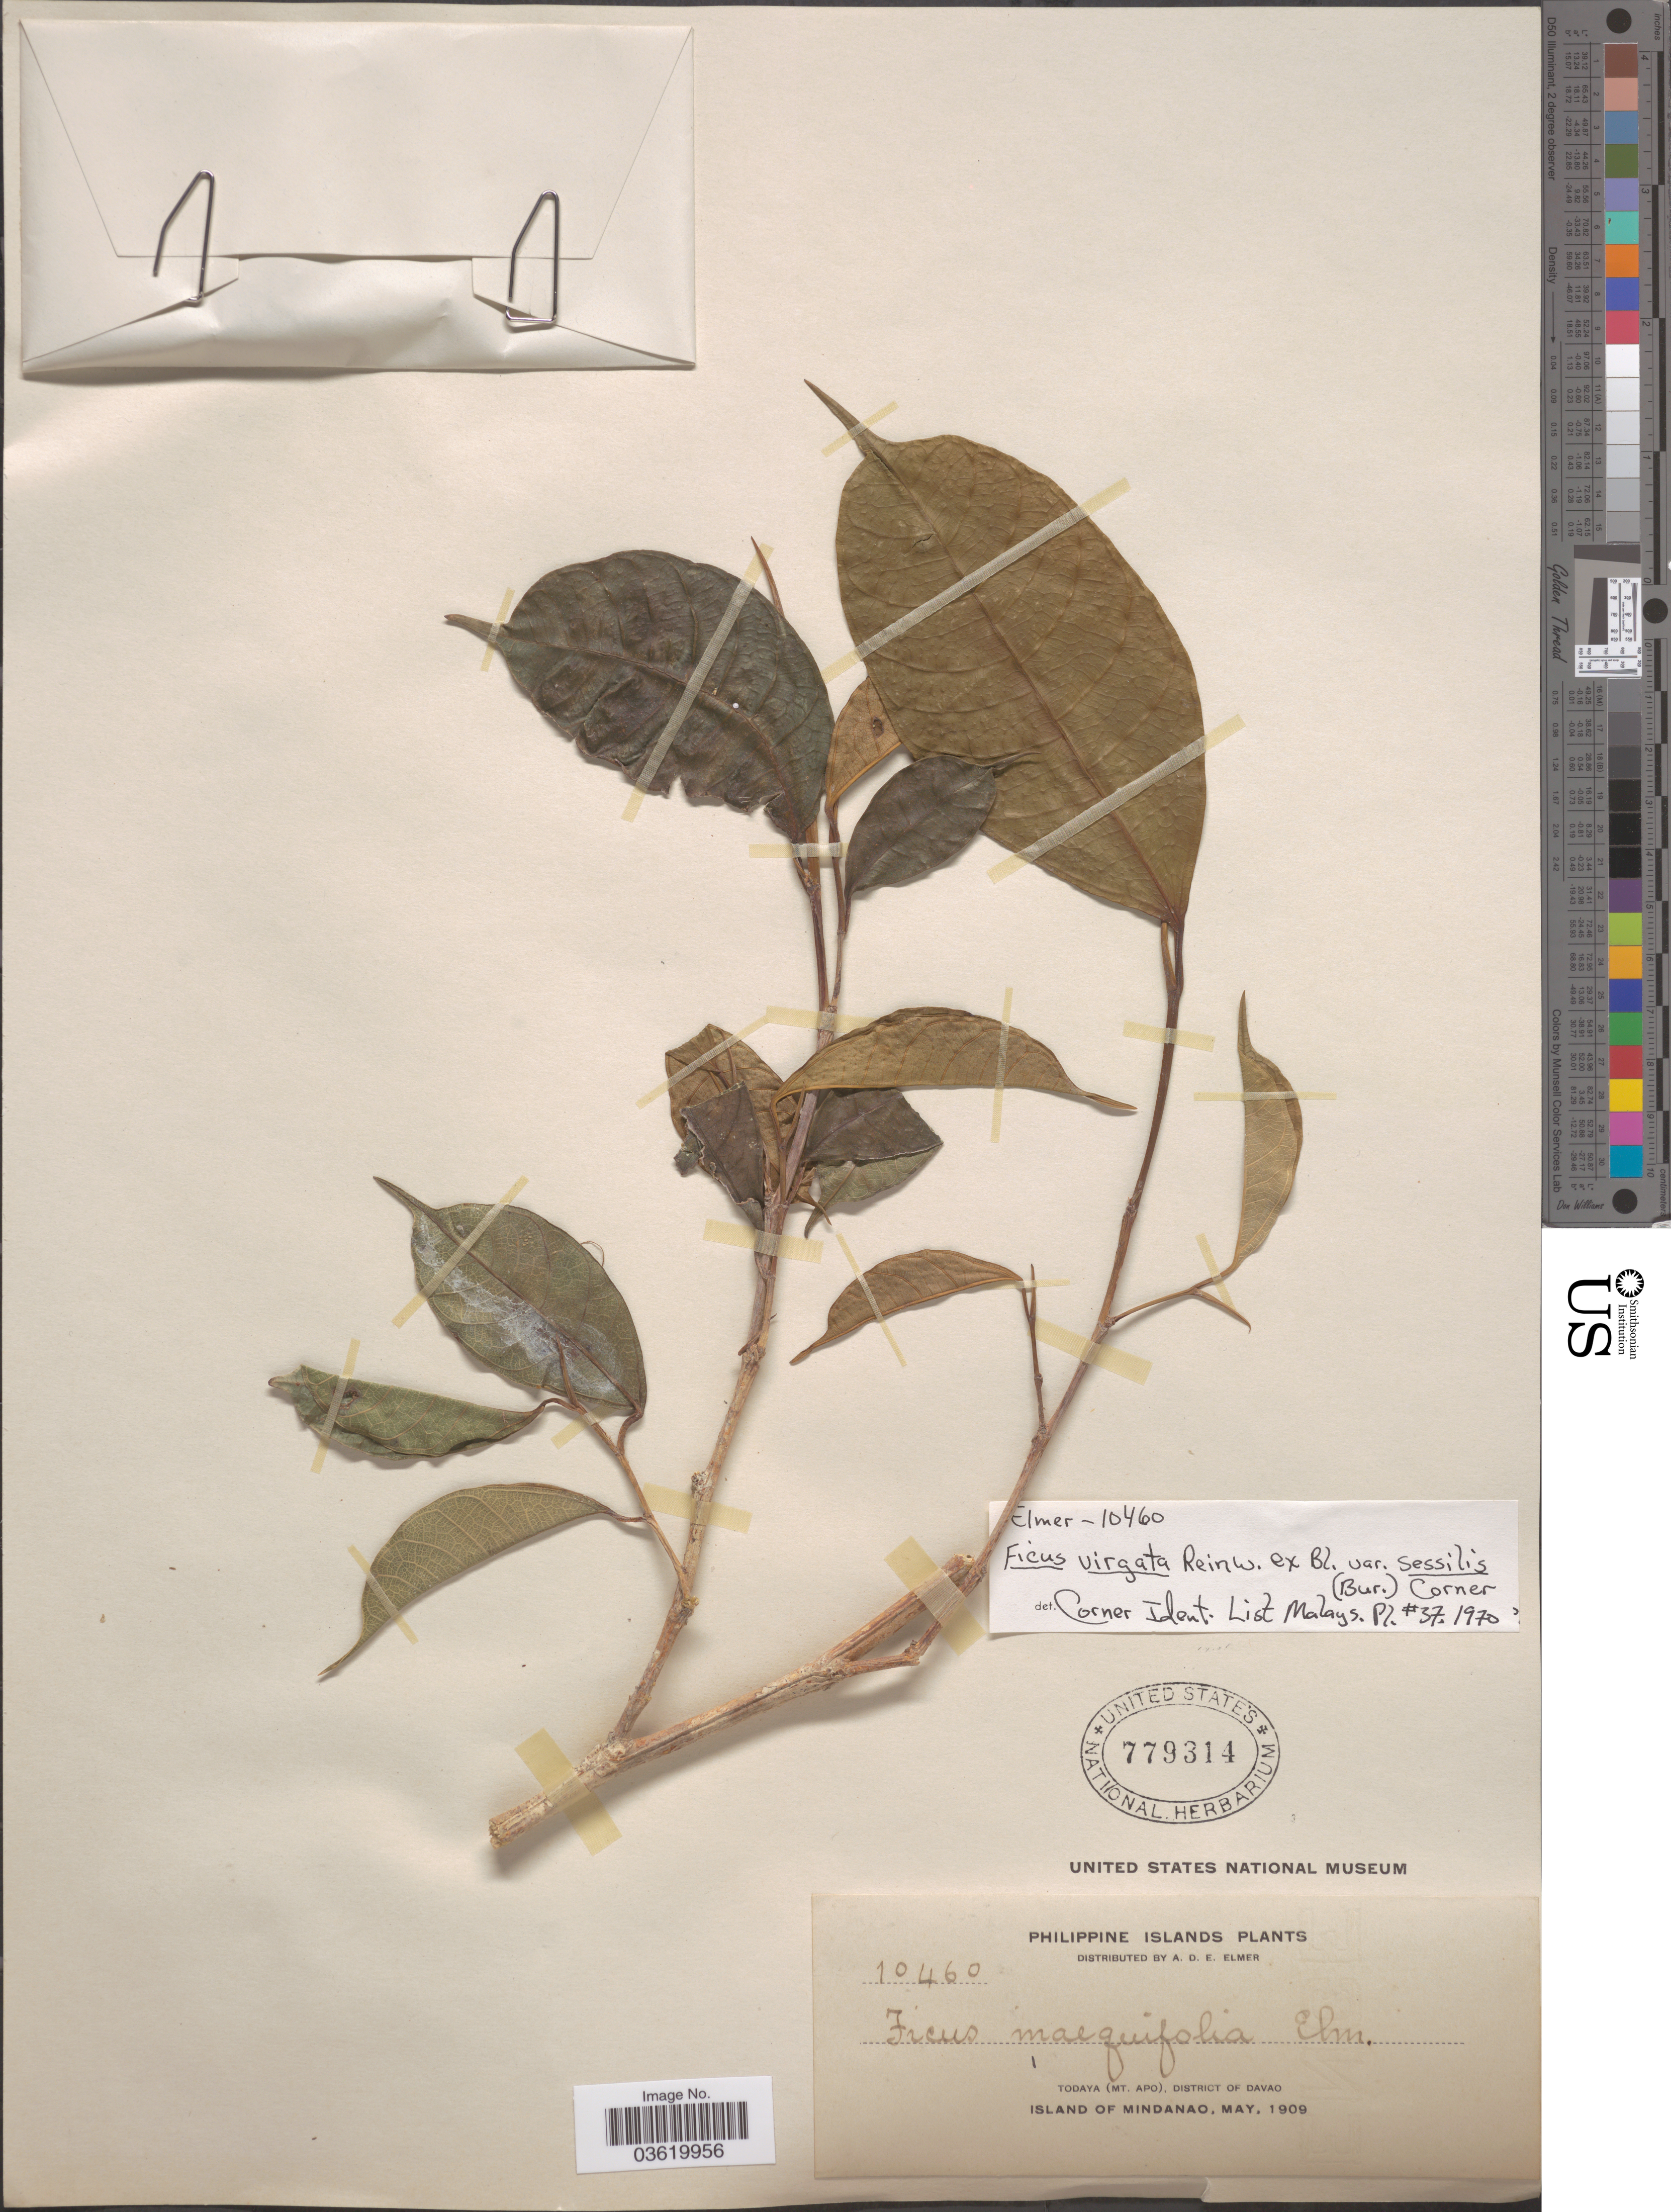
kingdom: Plantae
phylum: Tracheophyta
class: Magnoliopsida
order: Rosales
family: Moraceae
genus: Ficus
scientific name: Ficus virgata var. sessilis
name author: Rienw. ex Blume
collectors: A. D. E. Elmer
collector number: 10460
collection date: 1909-05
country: Philippines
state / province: Davao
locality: Philippine Islands. Todaya (Mt. Apo), District of Davao. Island of Mindanao.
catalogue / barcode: US 779314